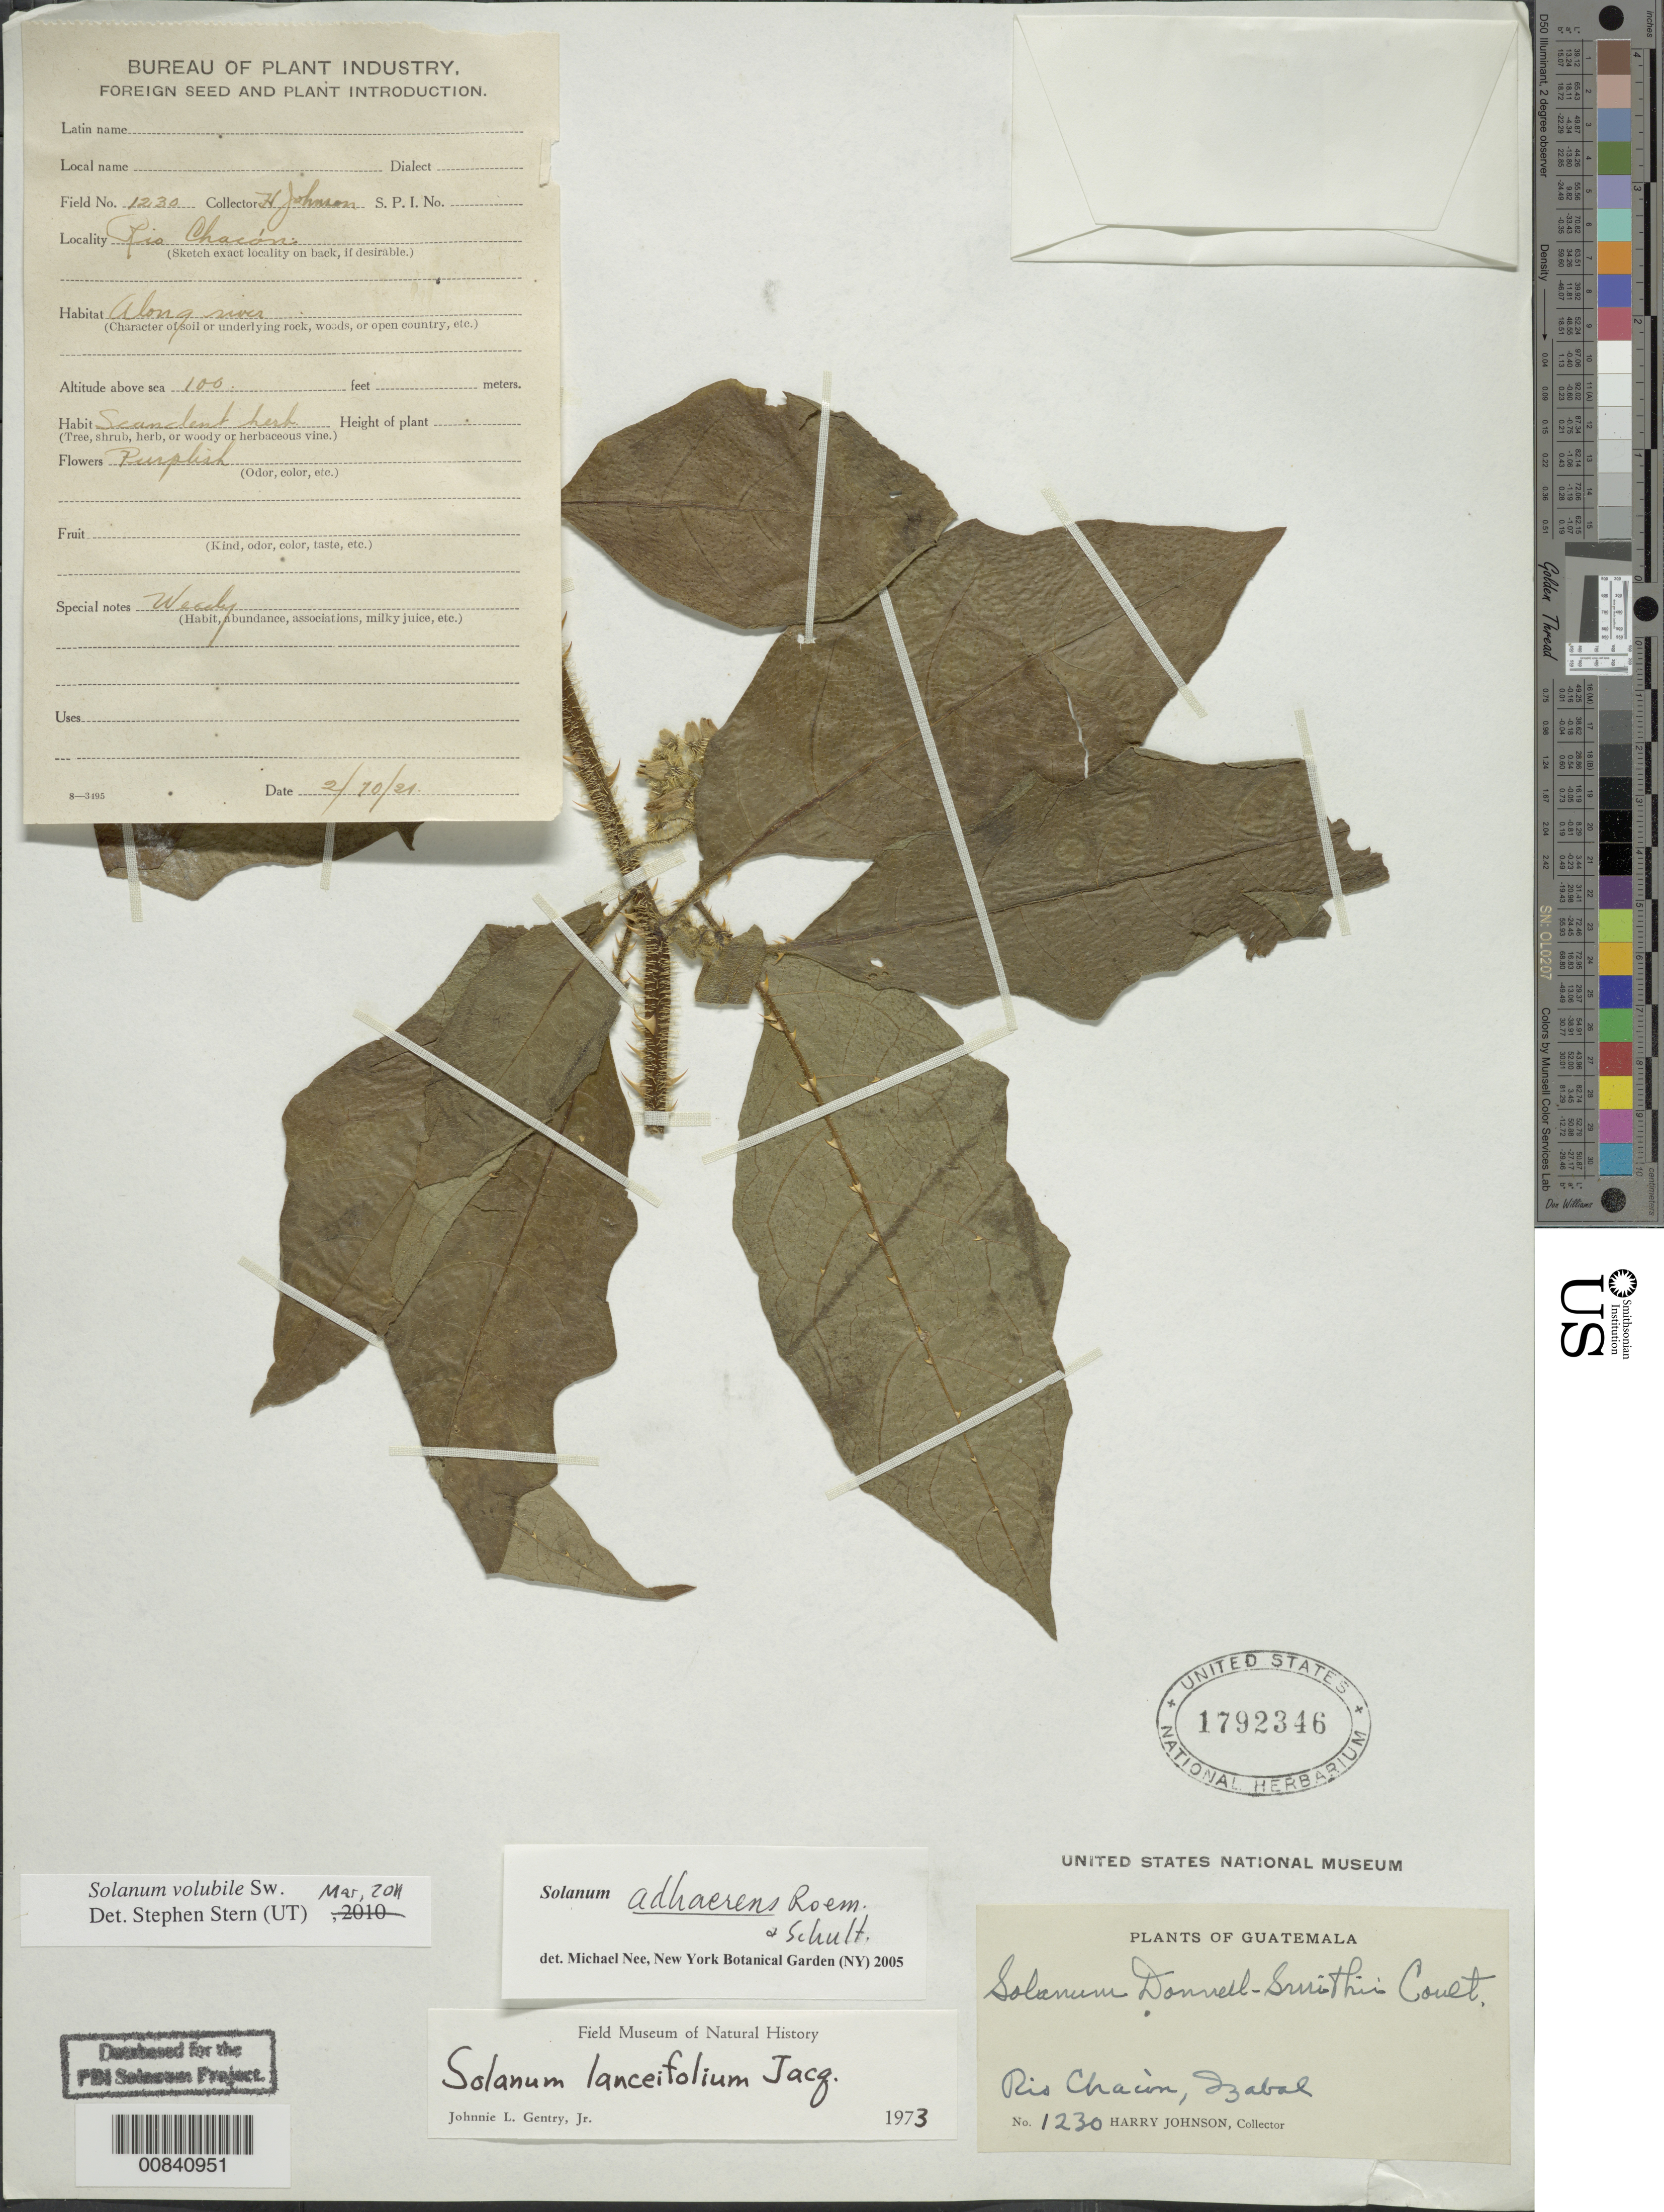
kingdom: Plantae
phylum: Tracheophyta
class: Magnoliopsida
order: Solanales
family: Solanaceae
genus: Solanum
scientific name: Solanum adhaerens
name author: Roem. & Schult.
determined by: Nee, Michael H.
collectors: H. Johnson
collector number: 1230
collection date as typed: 2 Oct 1921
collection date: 1921-10-02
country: Guatemala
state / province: Escuintla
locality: Rio Chacón.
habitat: Weedy, along river.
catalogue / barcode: US 1792346